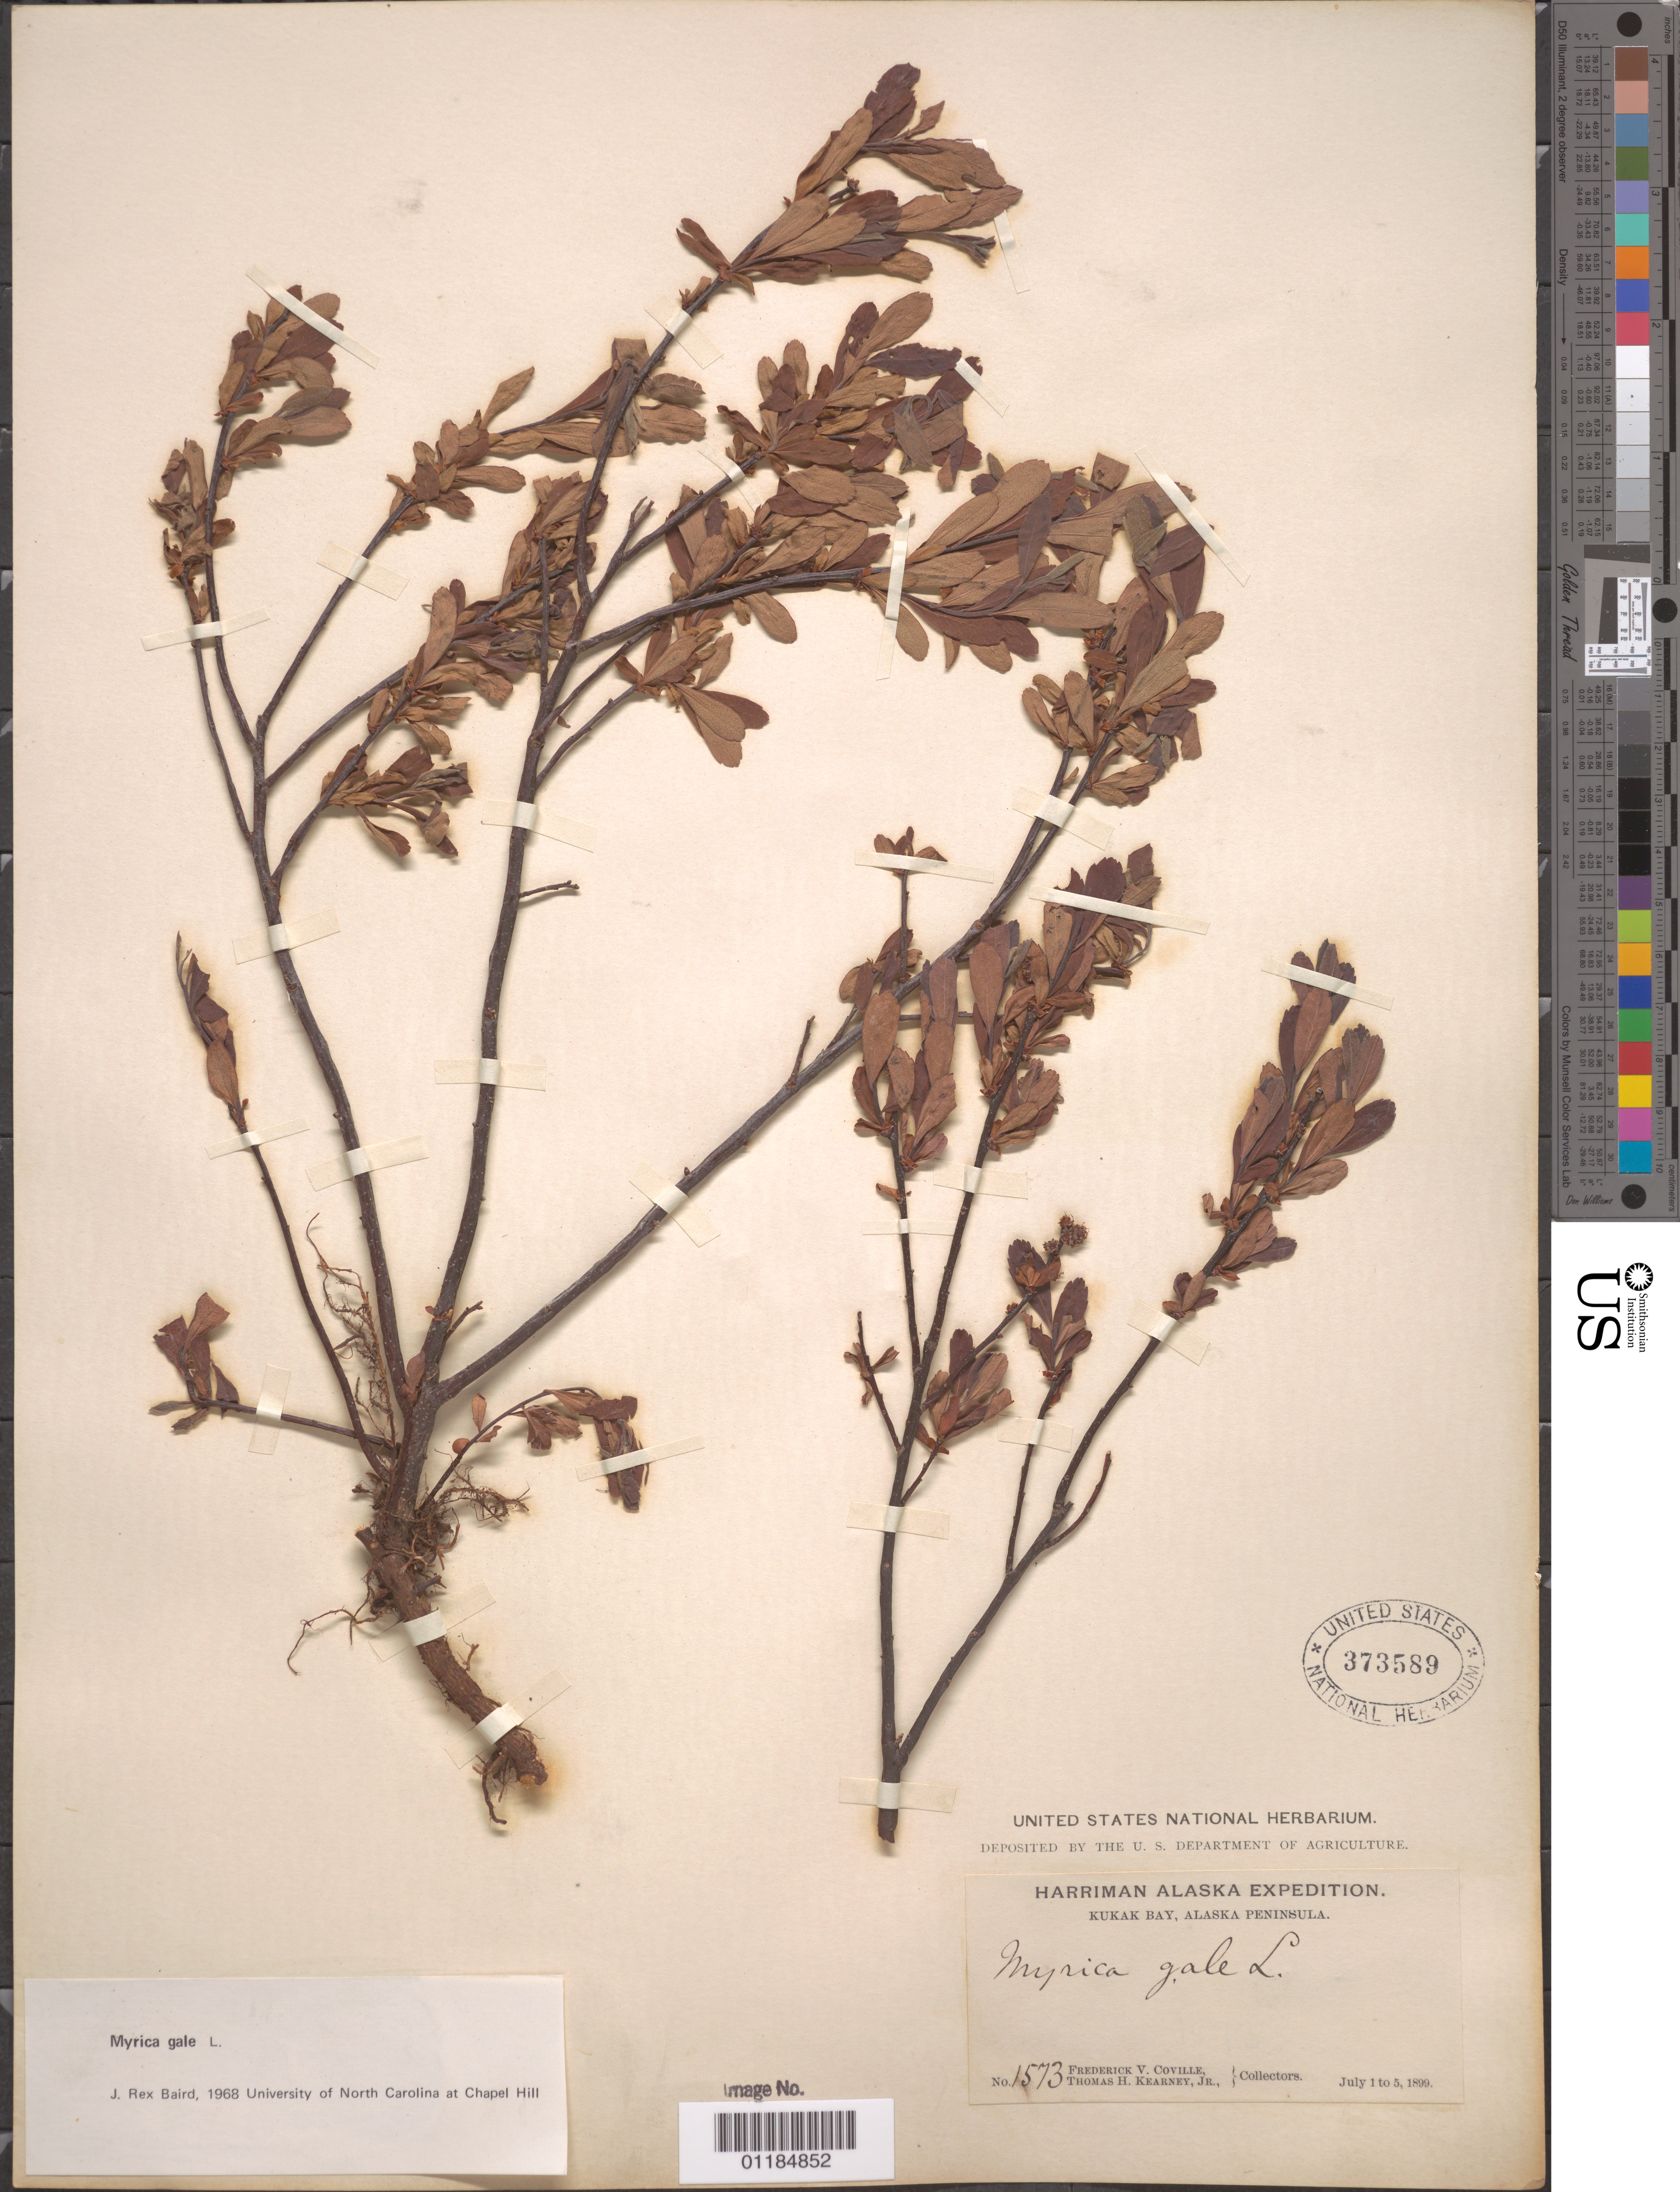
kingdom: Plantae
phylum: Tracheophyta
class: Magnoliopsida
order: Fagales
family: Myricaceae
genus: Myrica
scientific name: Myrica gale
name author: L.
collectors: F. V. Coville & T. H. Kearney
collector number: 1573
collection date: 1899-07-01/1899-07-05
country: United States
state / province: Alaska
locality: Kukak Bay, Alaska Peninsula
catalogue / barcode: US 373589